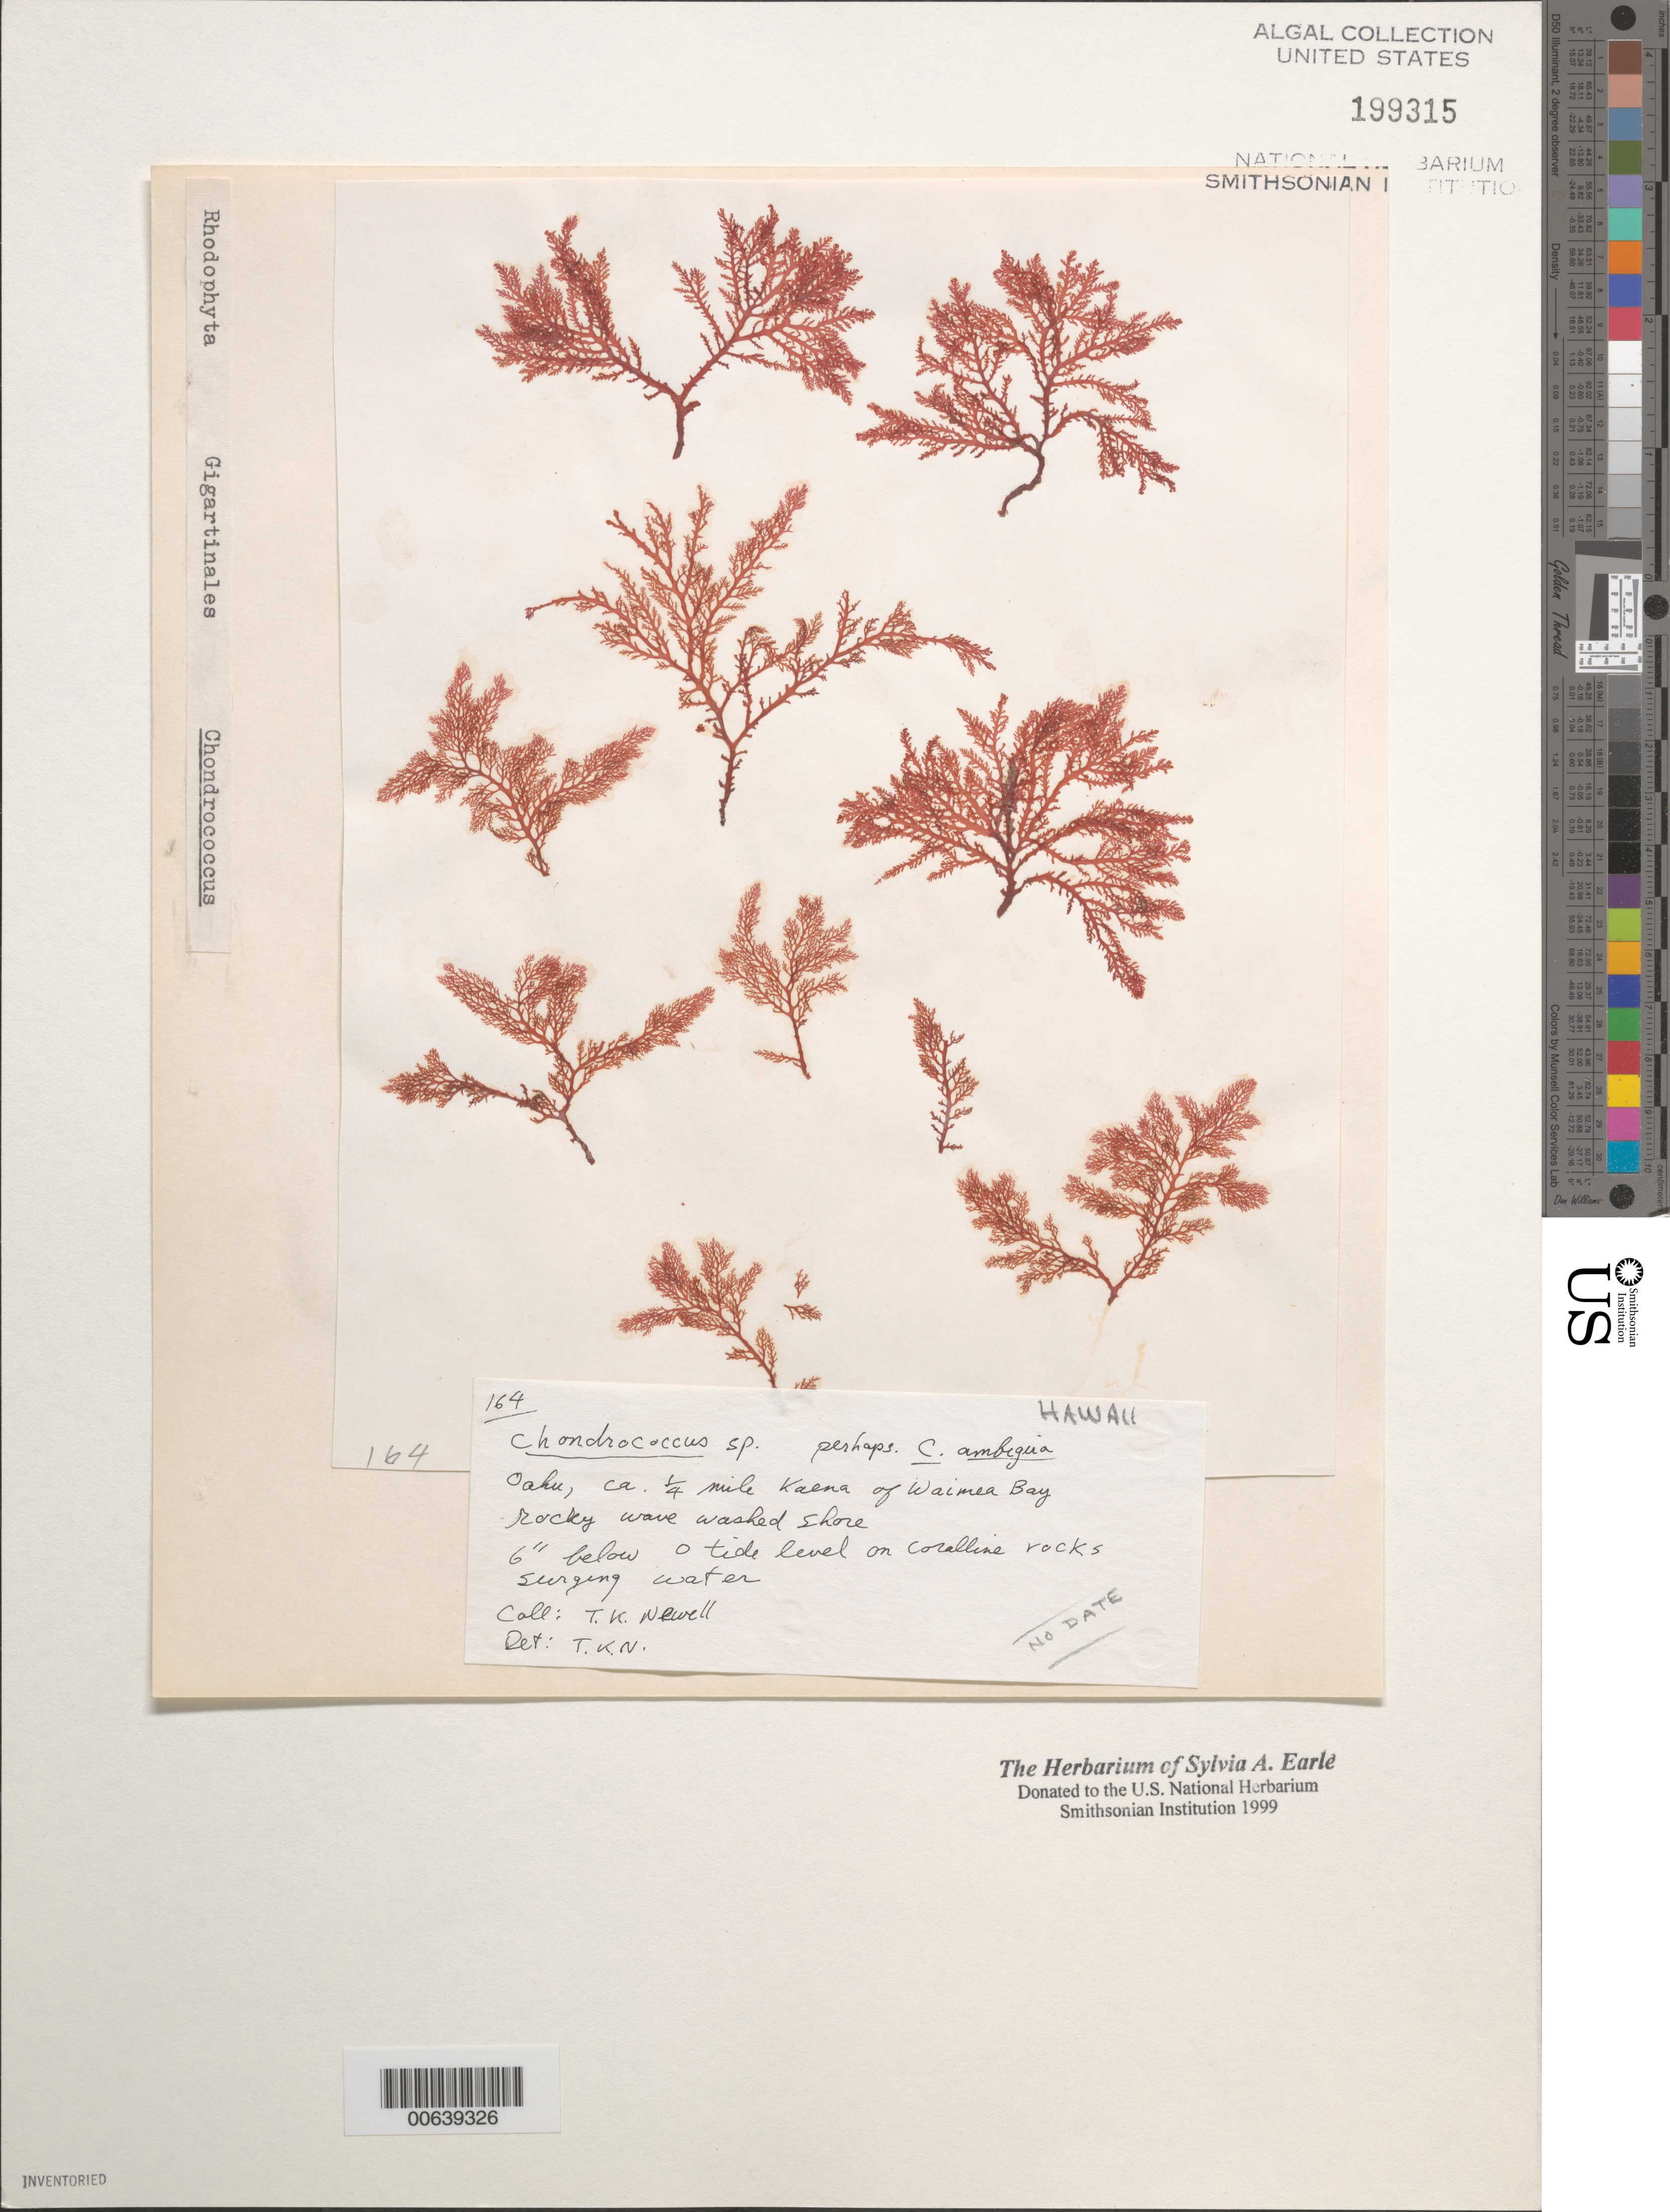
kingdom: Plantae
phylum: Rhodophyta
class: Florideophyceae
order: Gigartinales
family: Rhizophyllidaceae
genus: Chondrococcus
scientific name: Chondrococcus sp.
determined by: Newell, Thomas K.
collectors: T. K. Newell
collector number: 164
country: United States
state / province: Hawaii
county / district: Honolulu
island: Oahu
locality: Ca. 1/4th mile from Waimea Bay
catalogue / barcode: US 199315